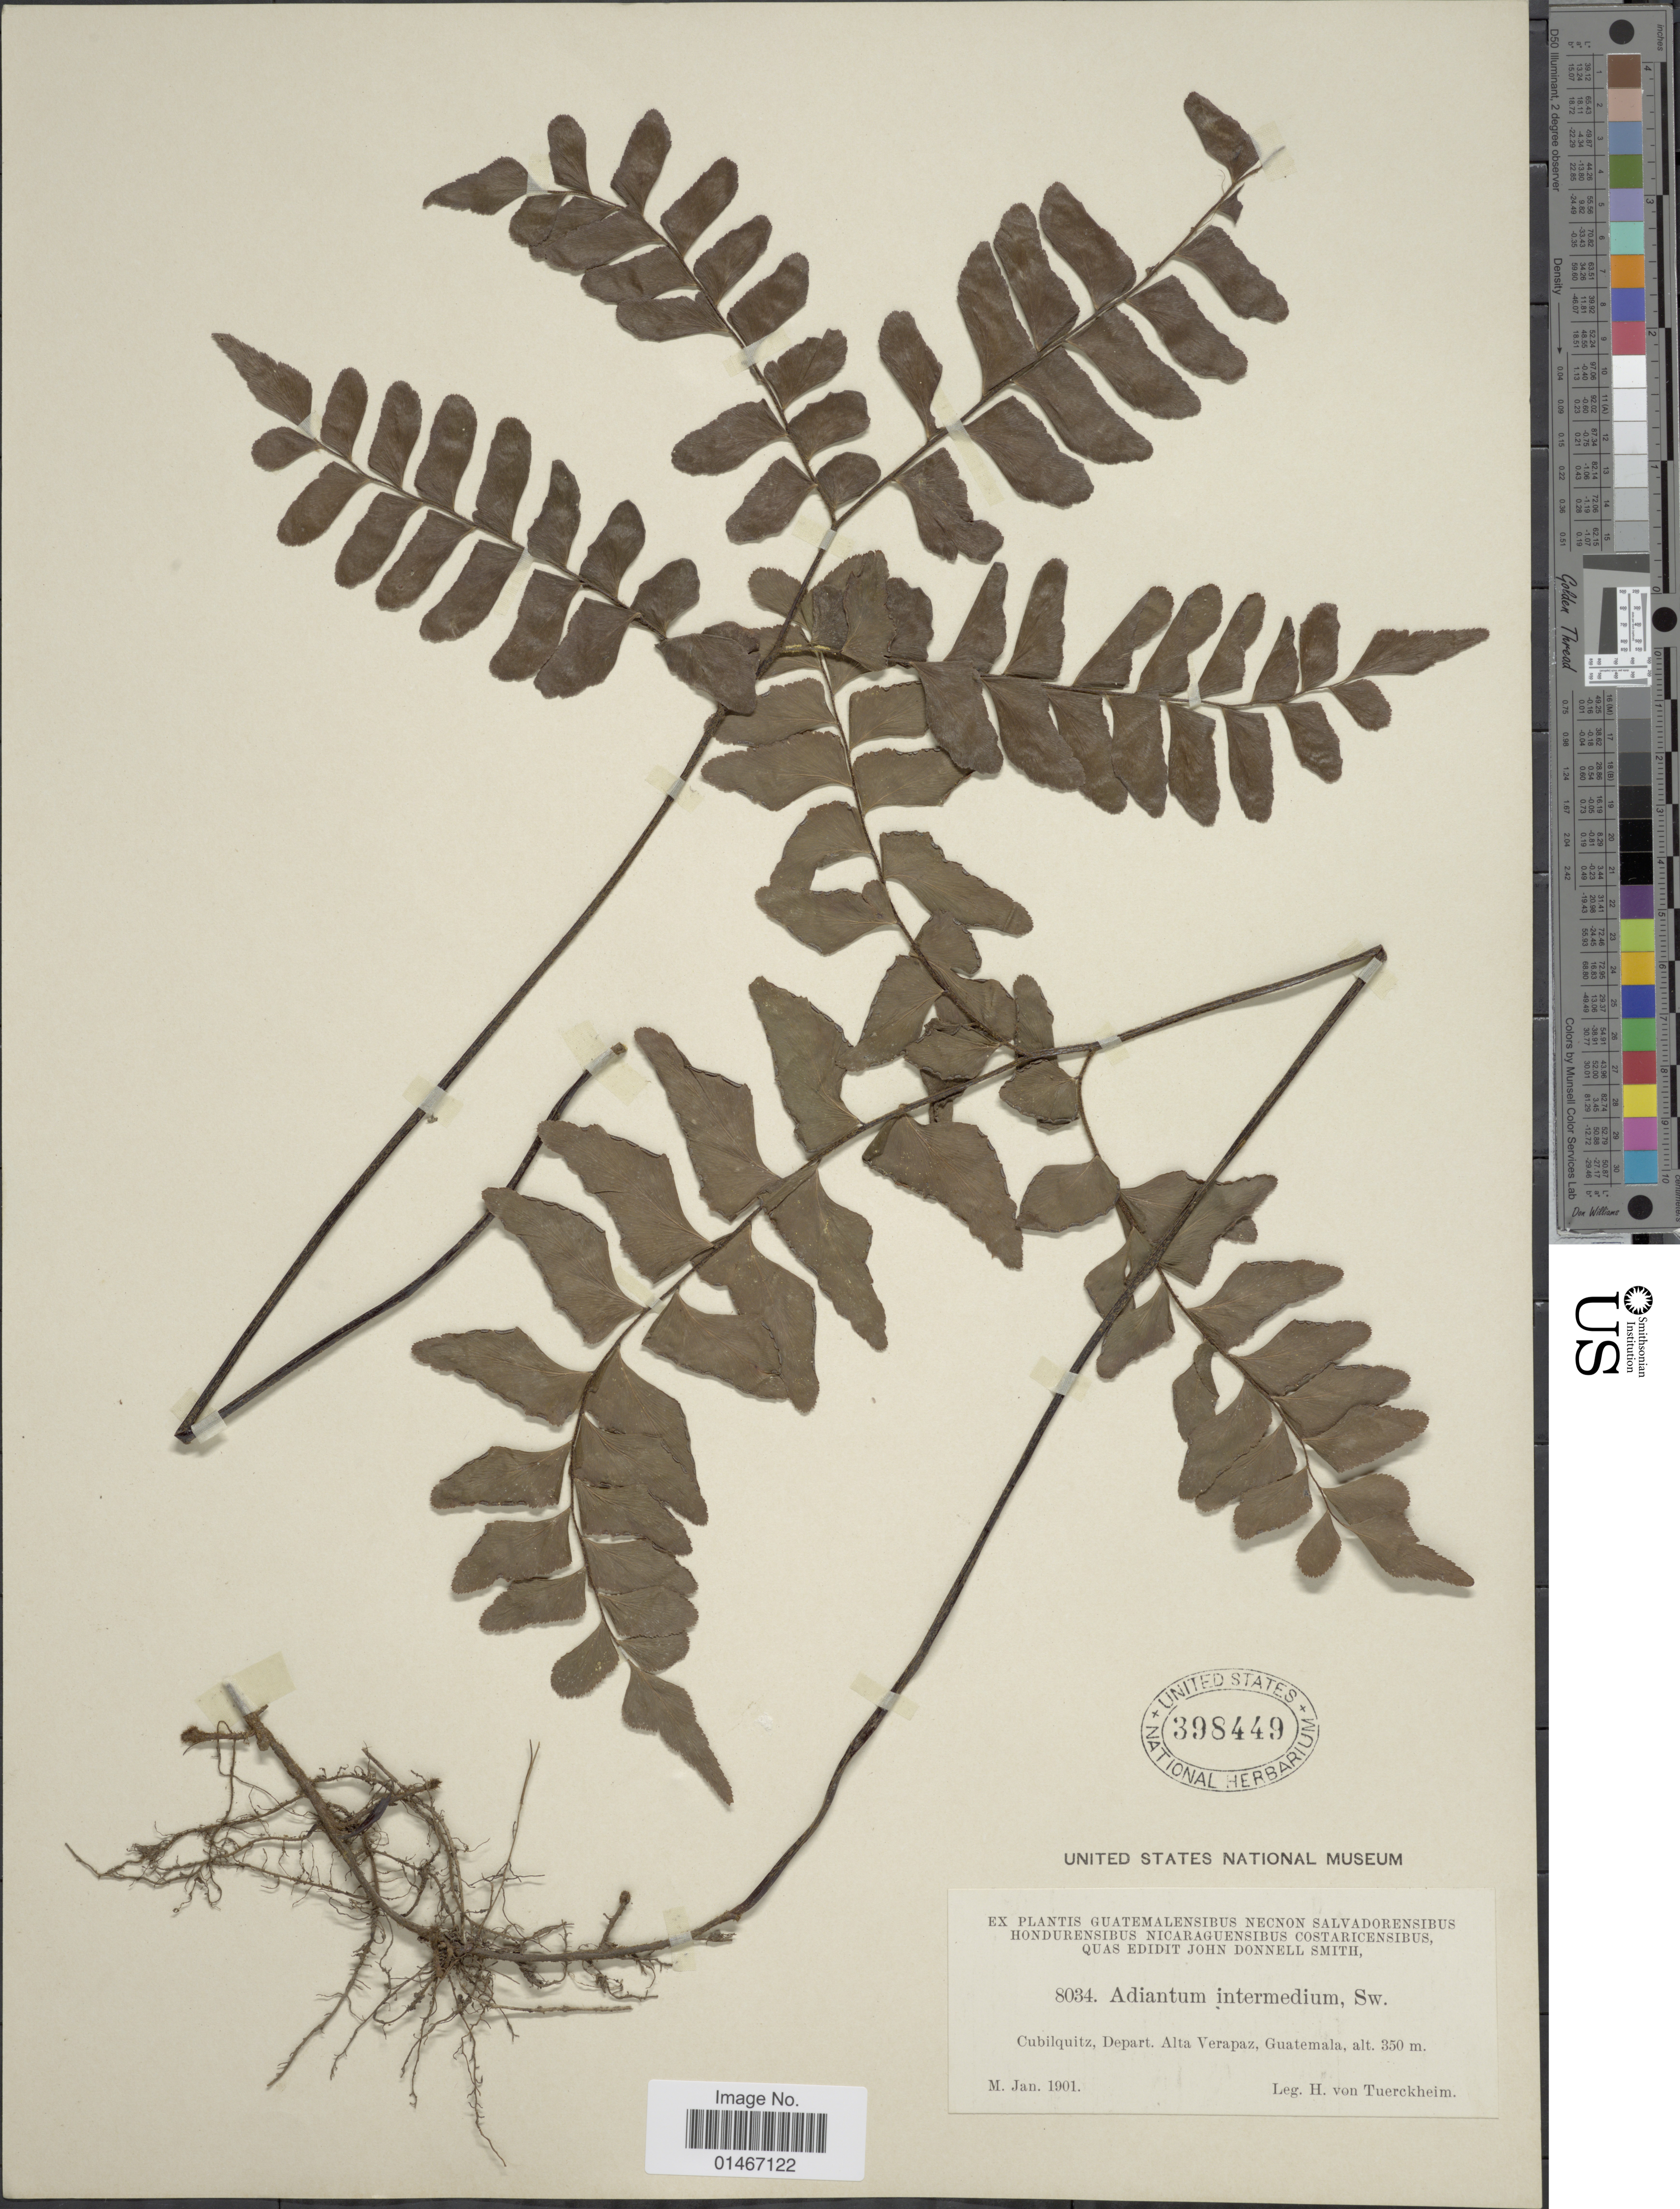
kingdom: Plantae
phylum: Tracheophyta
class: Polypodiopsida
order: Polypodiales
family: Pteridaceae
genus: Adiantum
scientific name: Adiantum latifolium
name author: Lam.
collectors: H. von Türckheim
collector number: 8034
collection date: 1901-01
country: Guatemala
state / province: Alta Verapaz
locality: Cubilquitz, Depart. Alta Verapaz.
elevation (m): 350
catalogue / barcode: US 398449